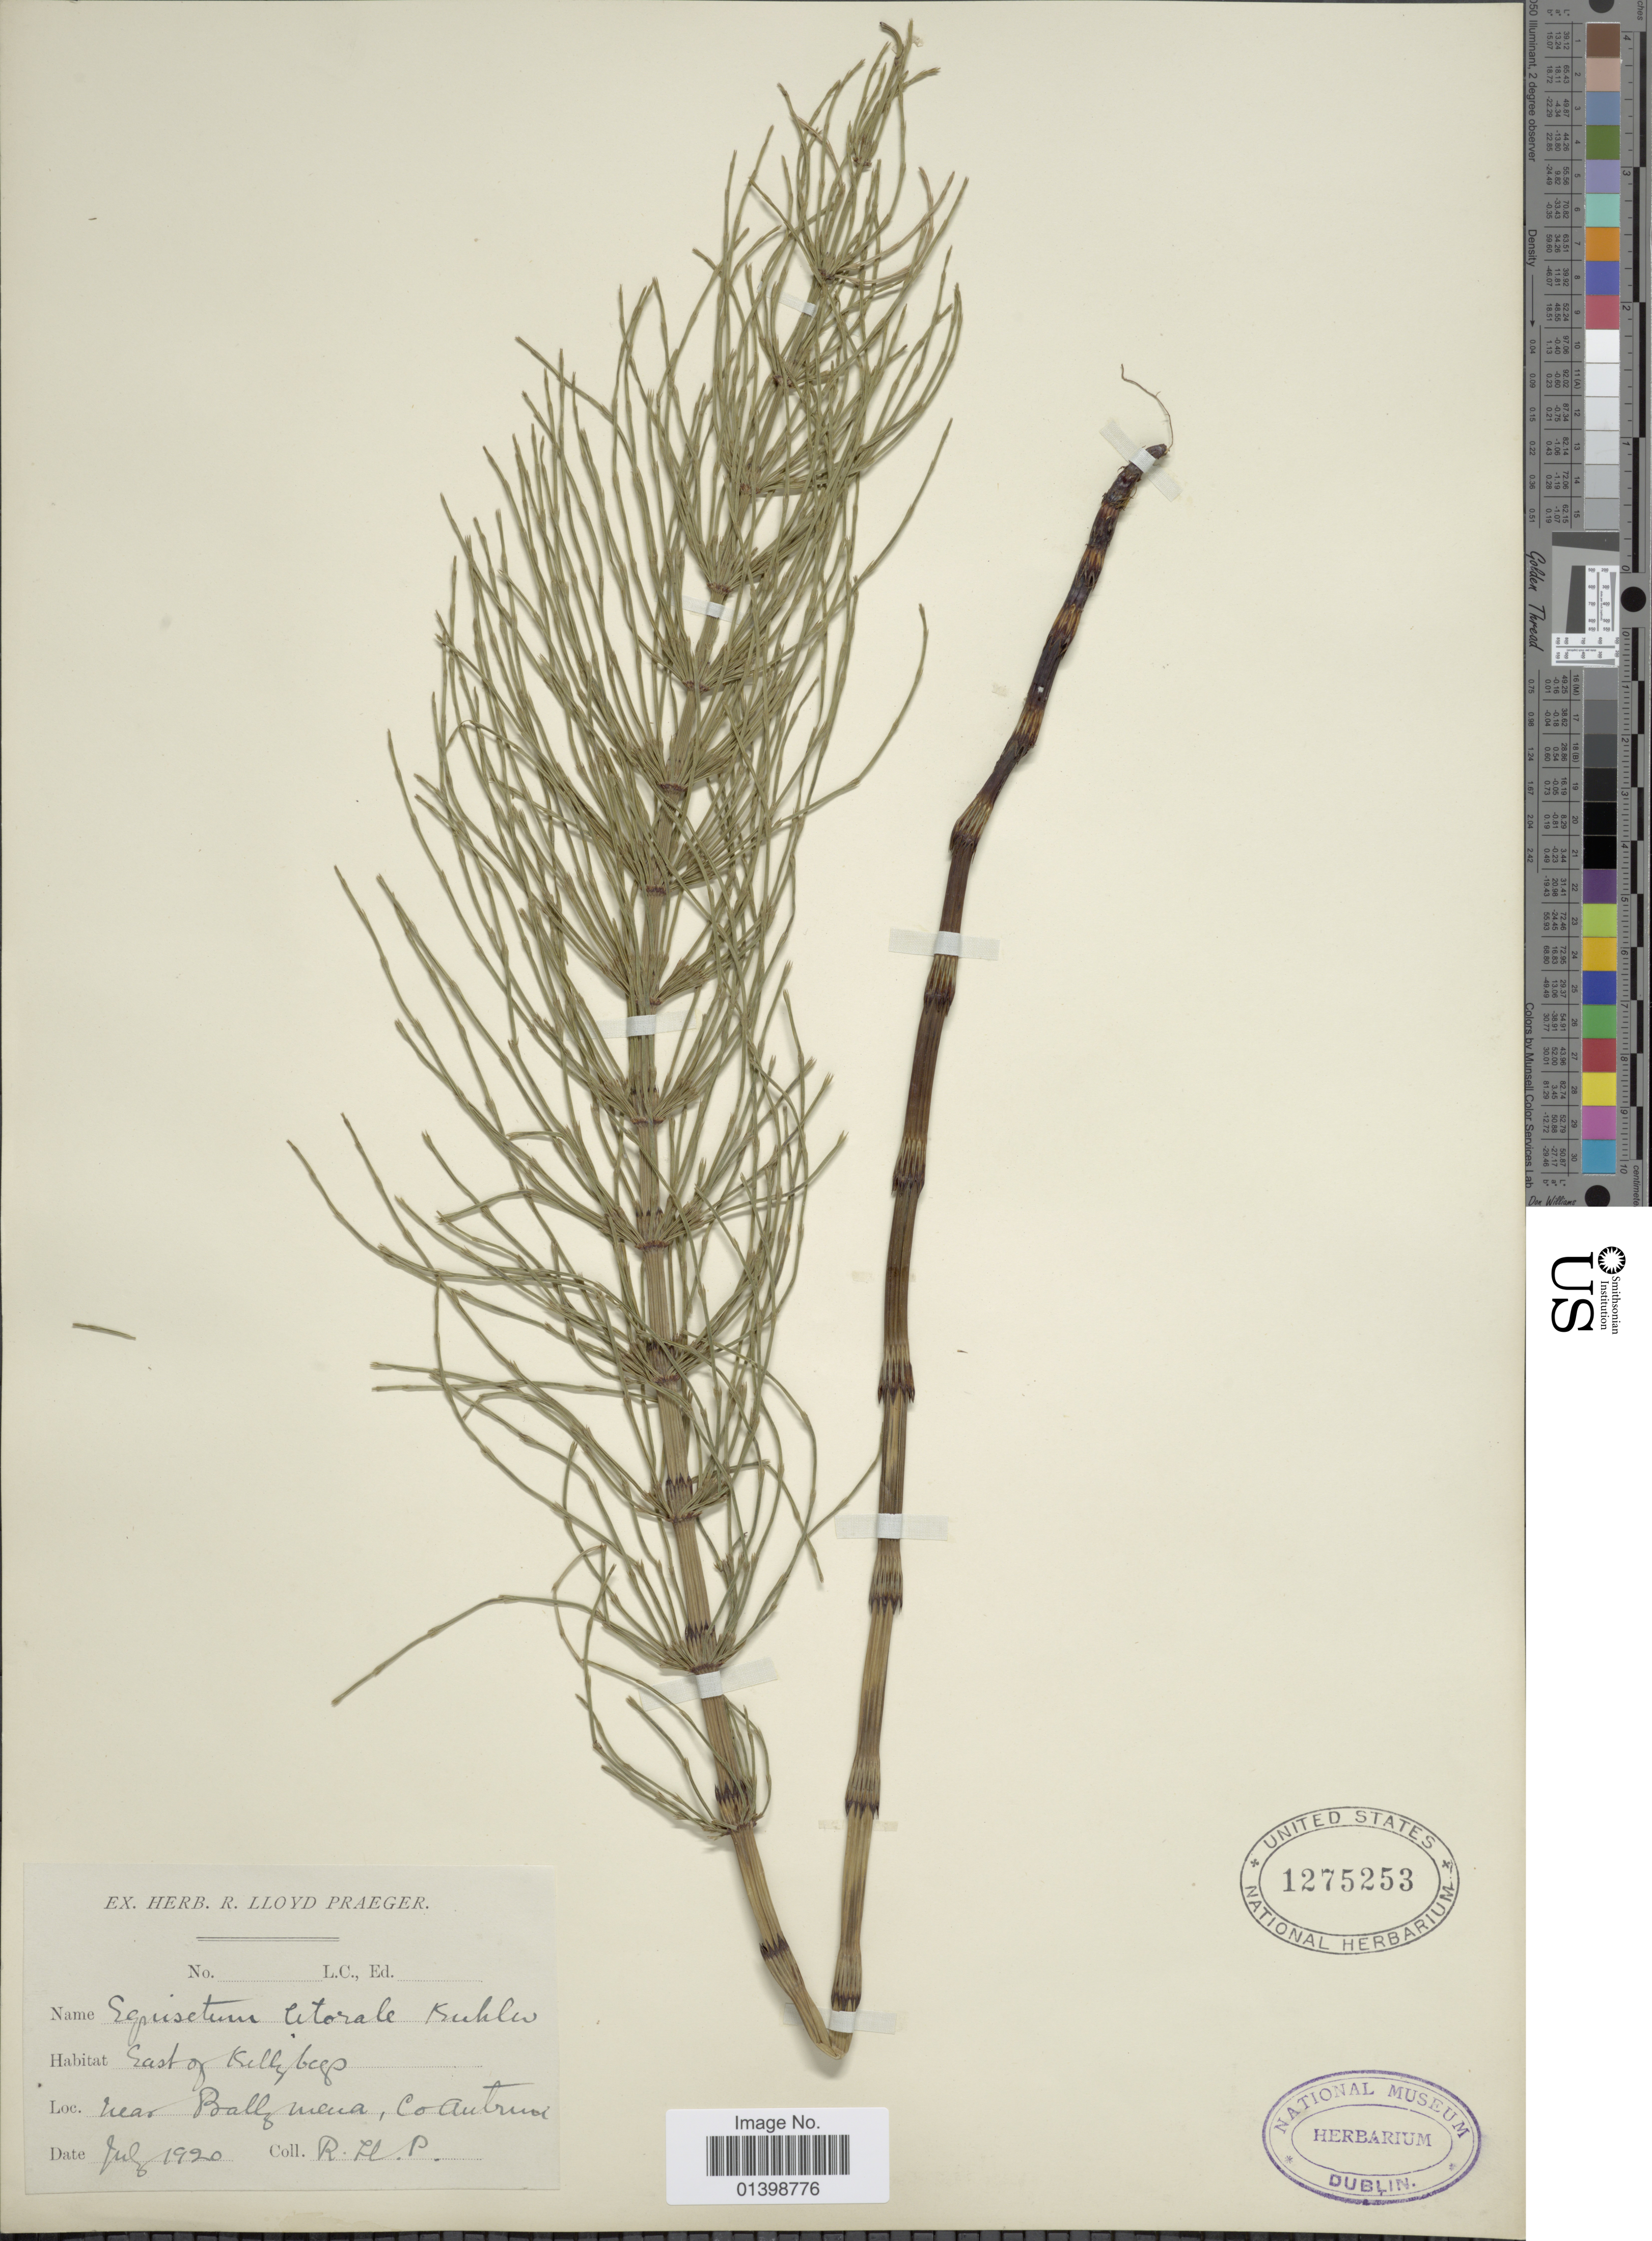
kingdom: Plantae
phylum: Tracheophyta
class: Polypodiopsida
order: Equisetales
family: Equisetaceae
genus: Equisetum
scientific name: Equisetum x litorale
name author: Kuhlw.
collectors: R. Praeger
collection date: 1920-07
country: Ireland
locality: East of Killy bergs, near Ballymena, Co Antrim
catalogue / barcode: US 1275253